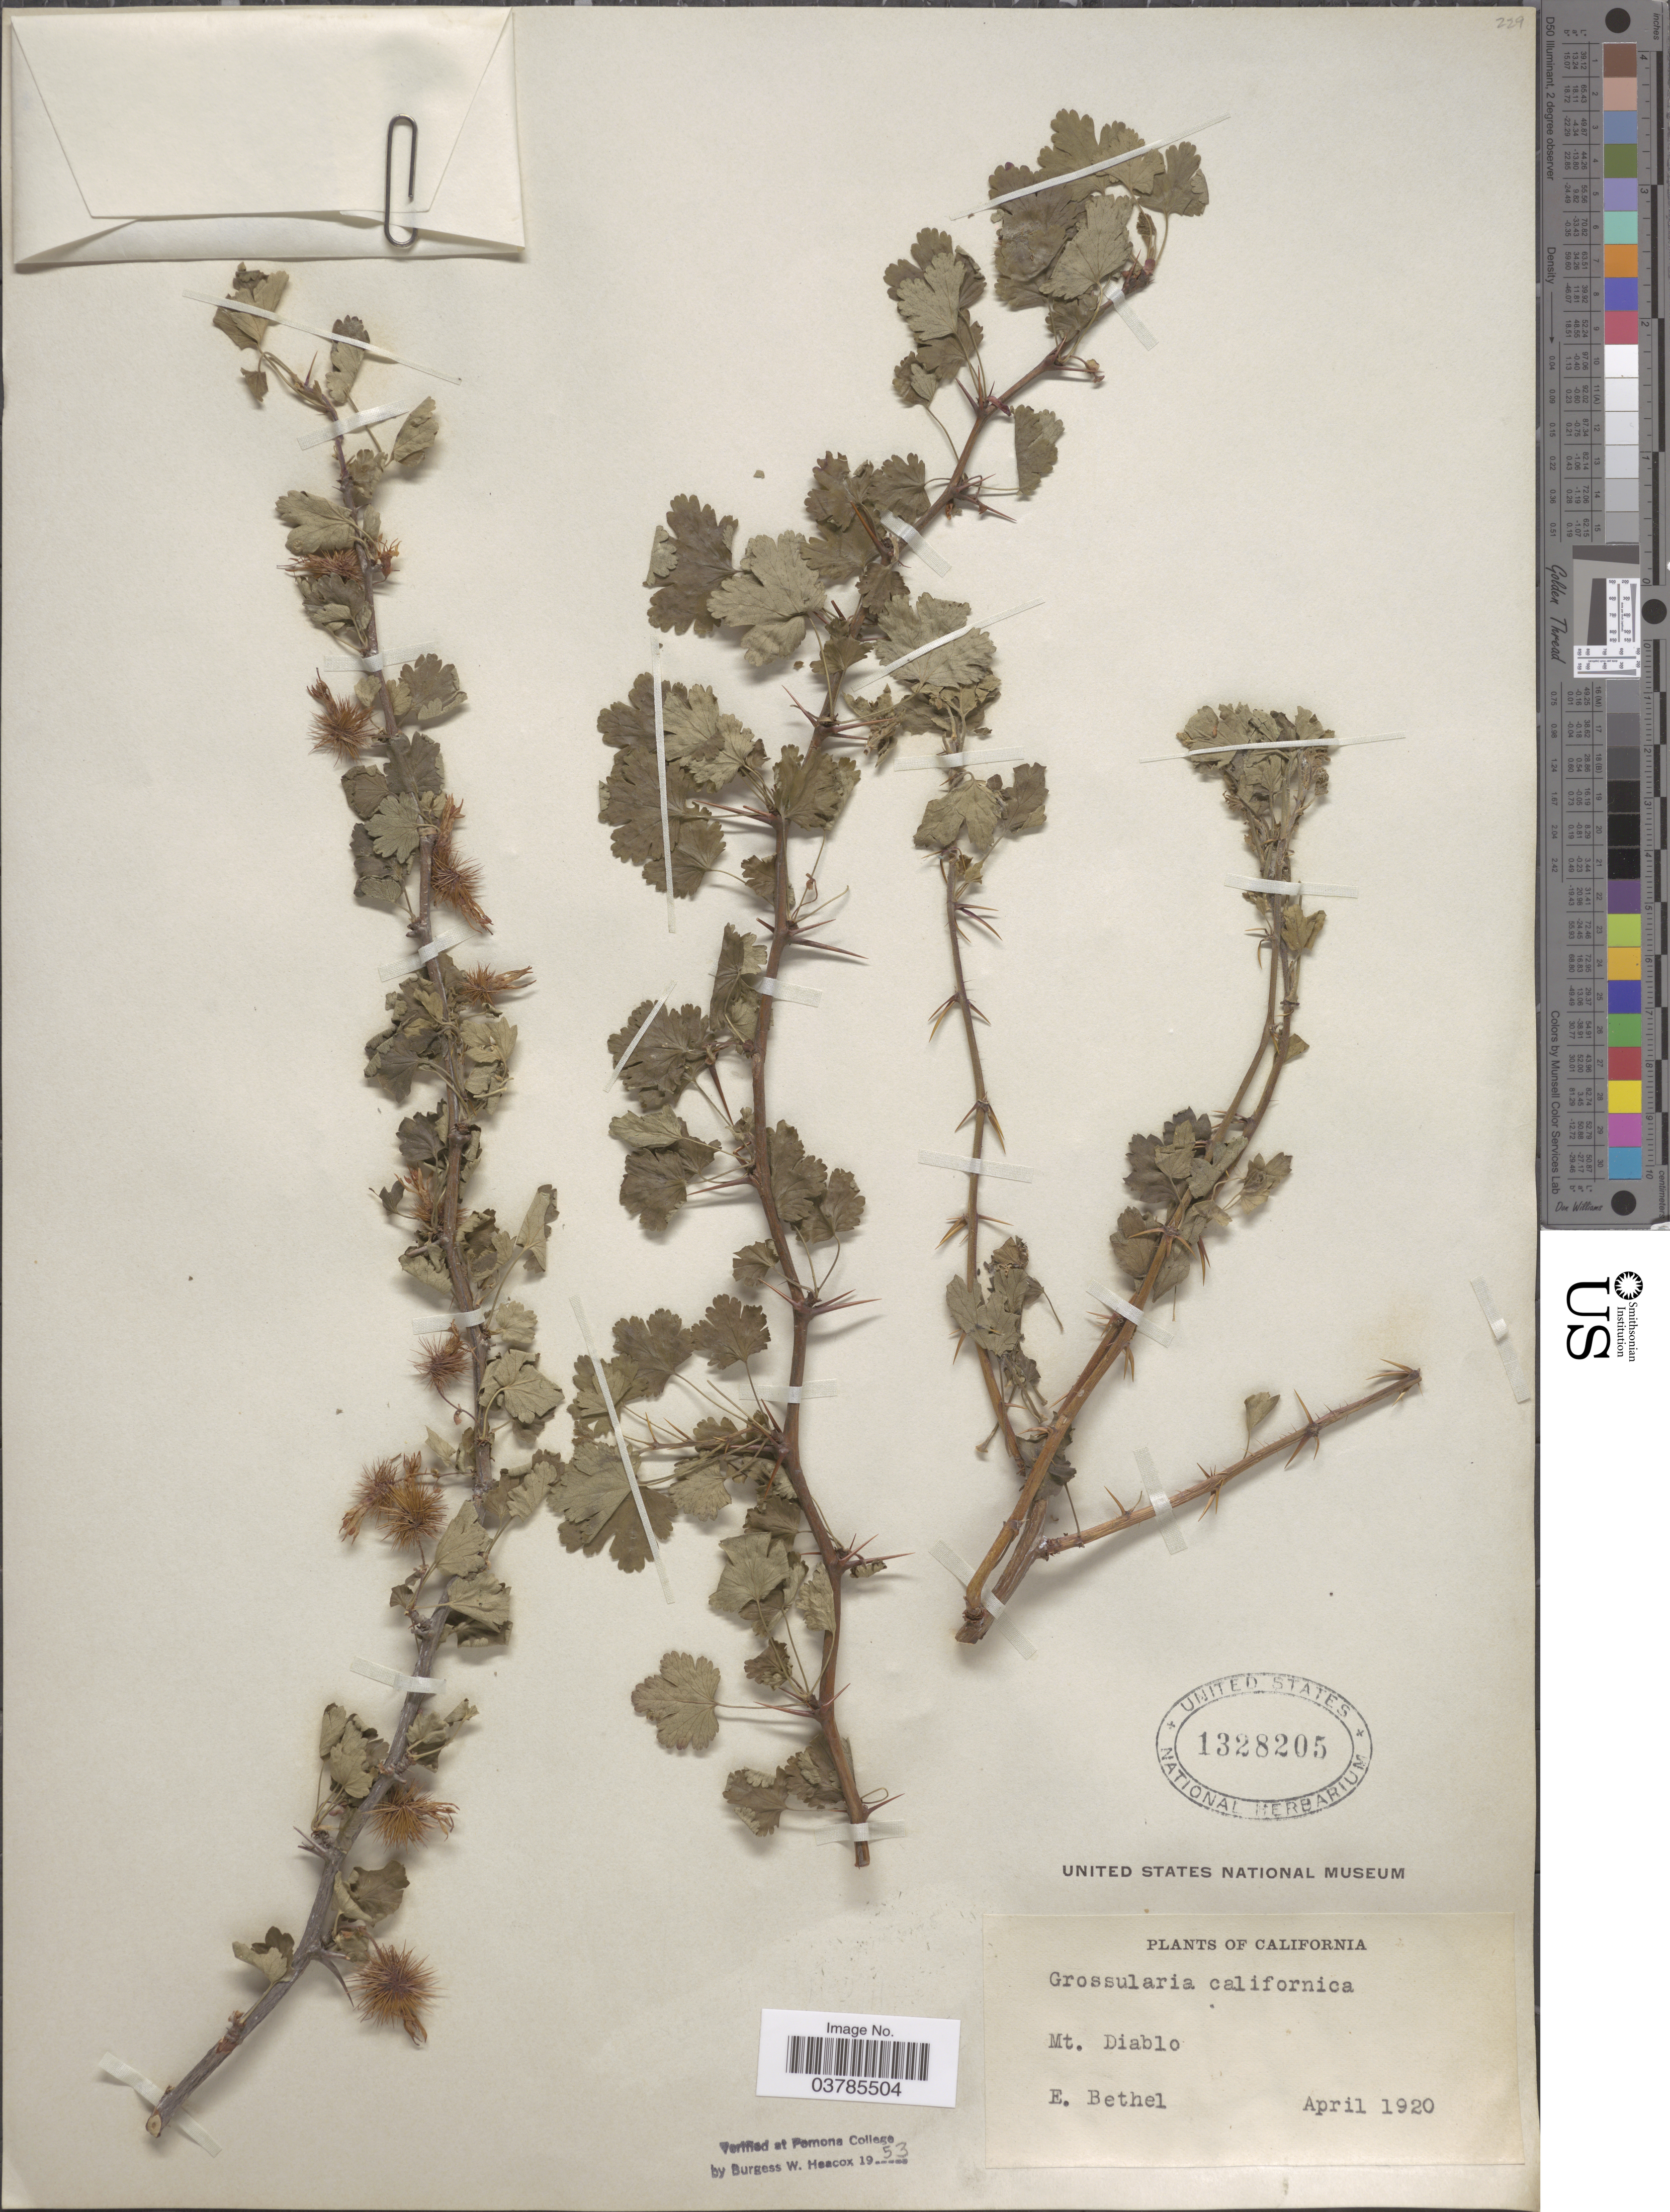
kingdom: Plantae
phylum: Tracheophyta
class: Magnoliopsida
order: Saxifragales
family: Grossulariaceae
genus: Ribes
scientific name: Ribes californicum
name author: Hook. & Arn.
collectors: E. Bethel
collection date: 1920-04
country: United States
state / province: California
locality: Mt. Diablo.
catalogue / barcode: US 1328205